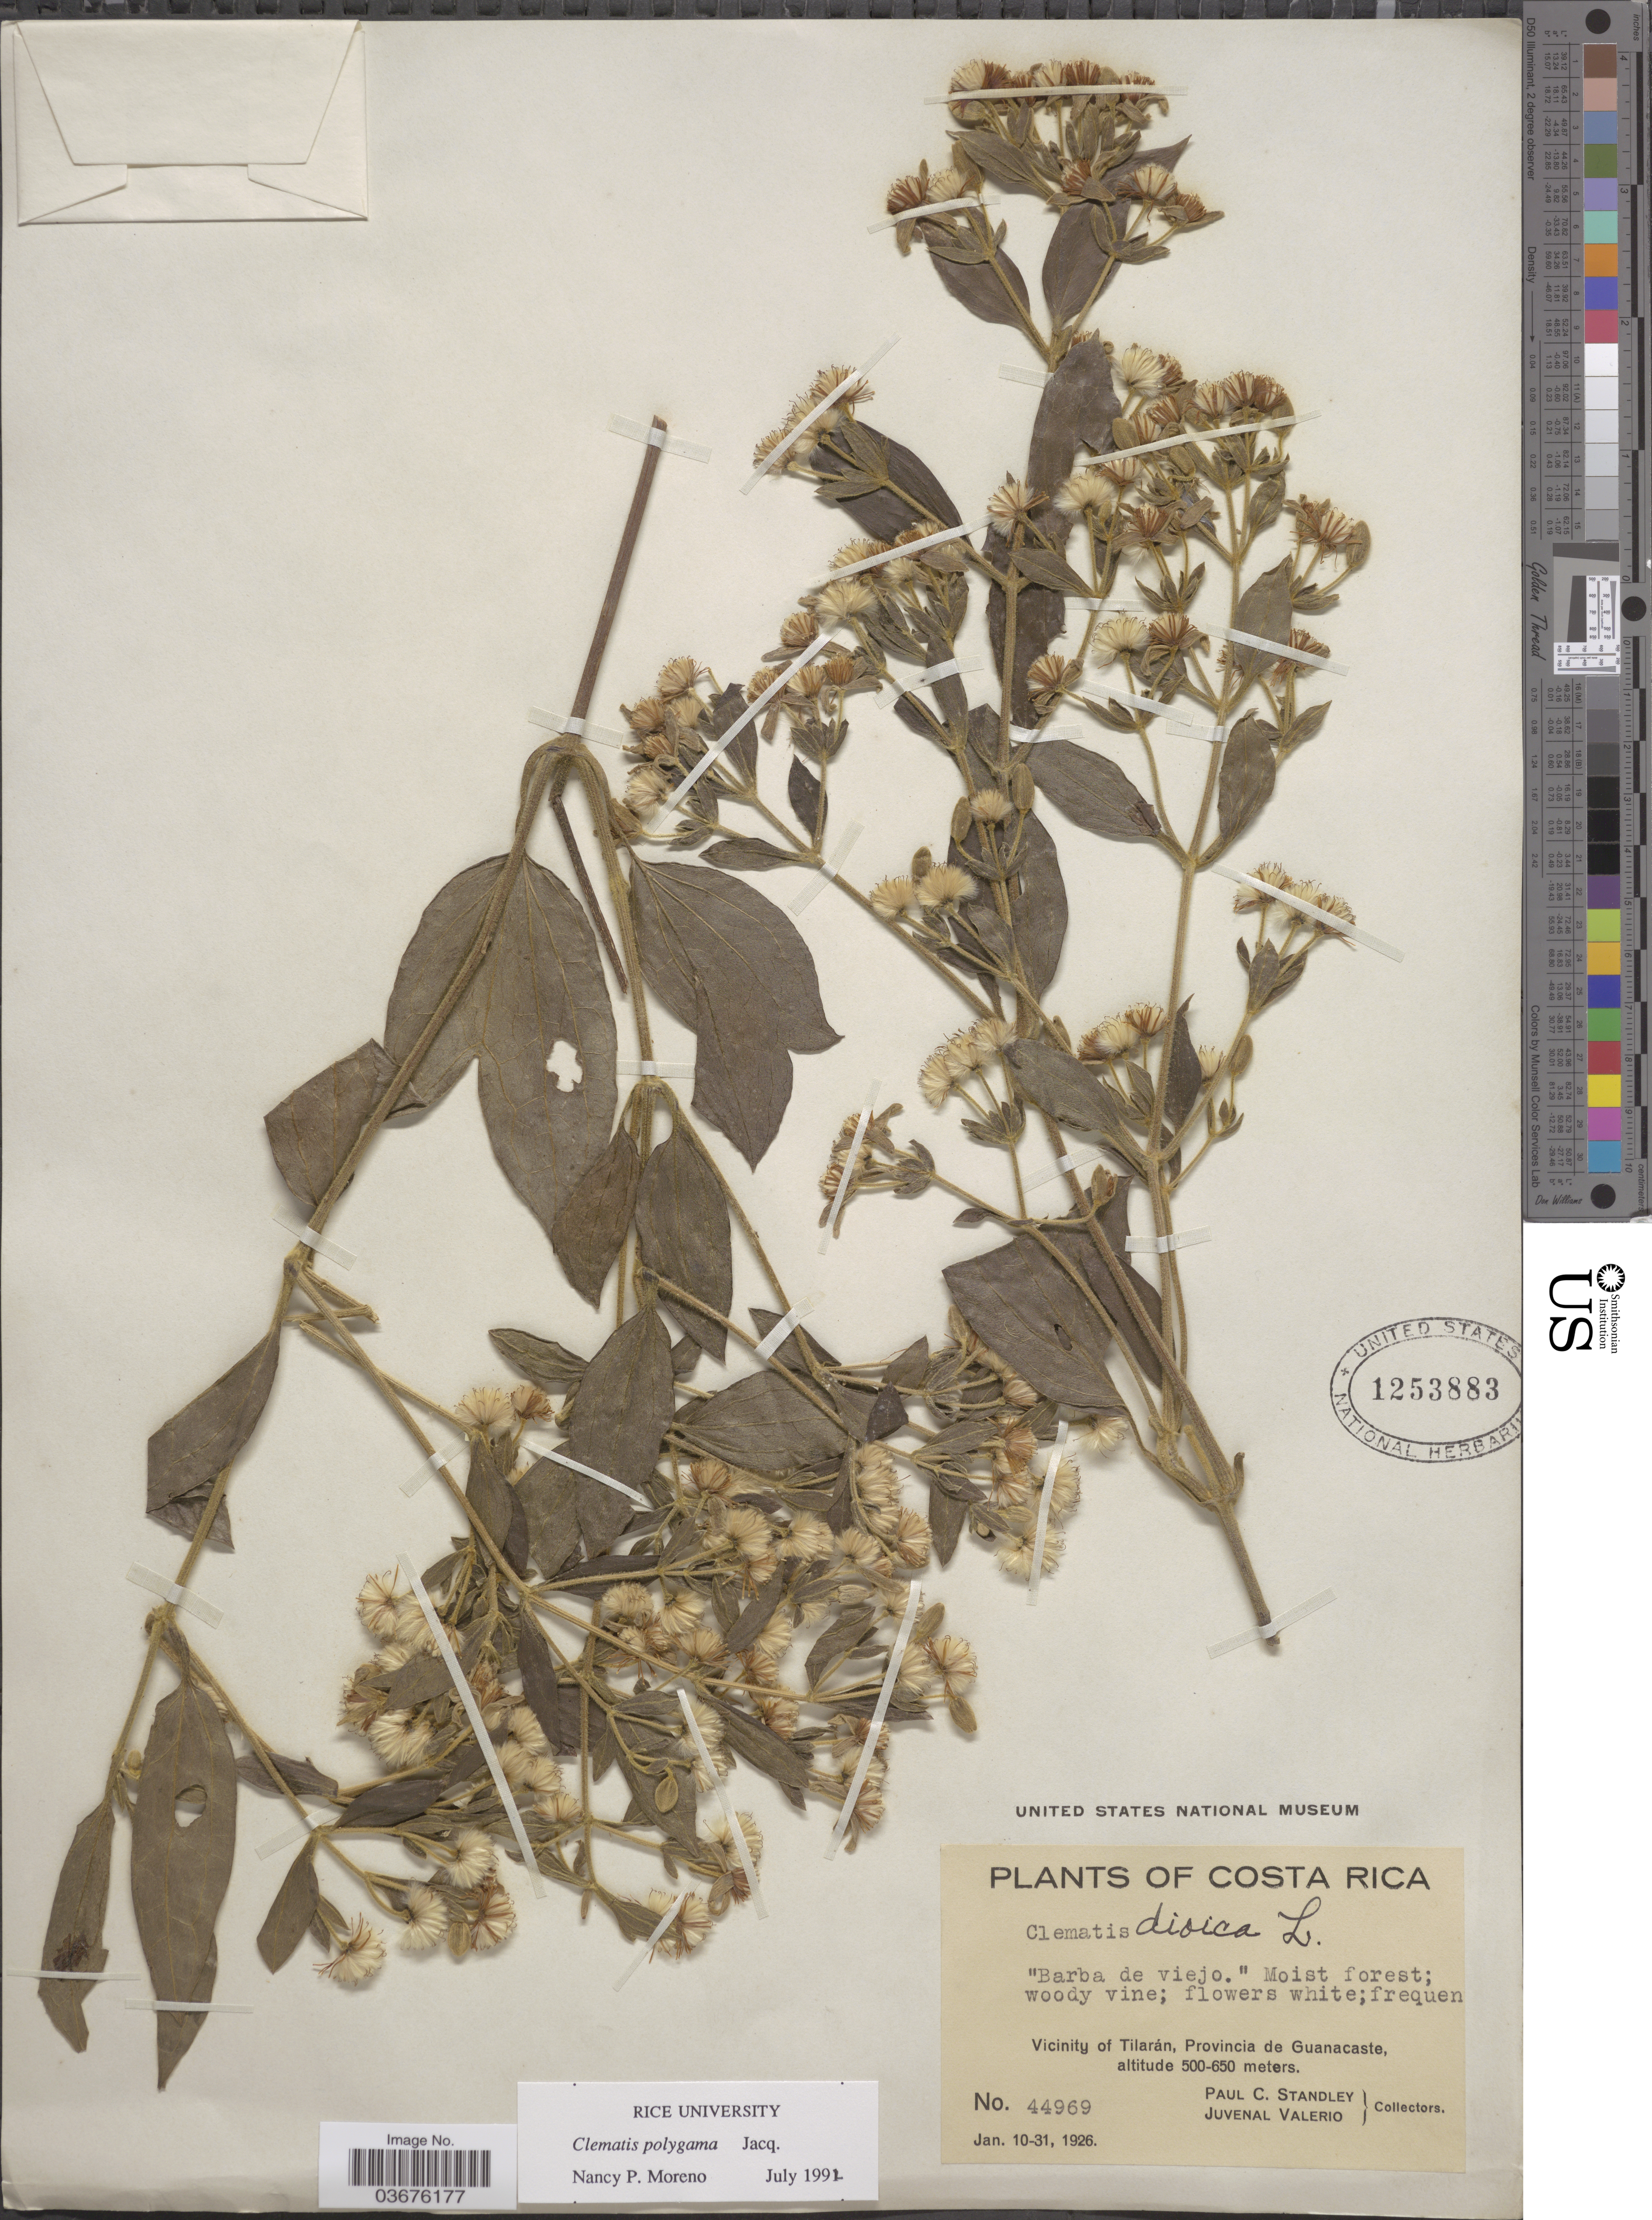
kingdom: Plantae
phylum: Tracheophyta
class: Magnoliopsida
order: Ranunculales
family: Ranunculaceae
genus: Clematis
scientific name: Clematis polygama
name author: Jacq.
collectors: P. C. Standley & J. Valerio R.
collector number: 44969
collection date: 1926-01-10/1926-01-31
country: Costa Rica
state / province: Guanacaste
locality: Vicinity of Tilarán.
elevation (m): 500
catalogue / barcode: US 1253883